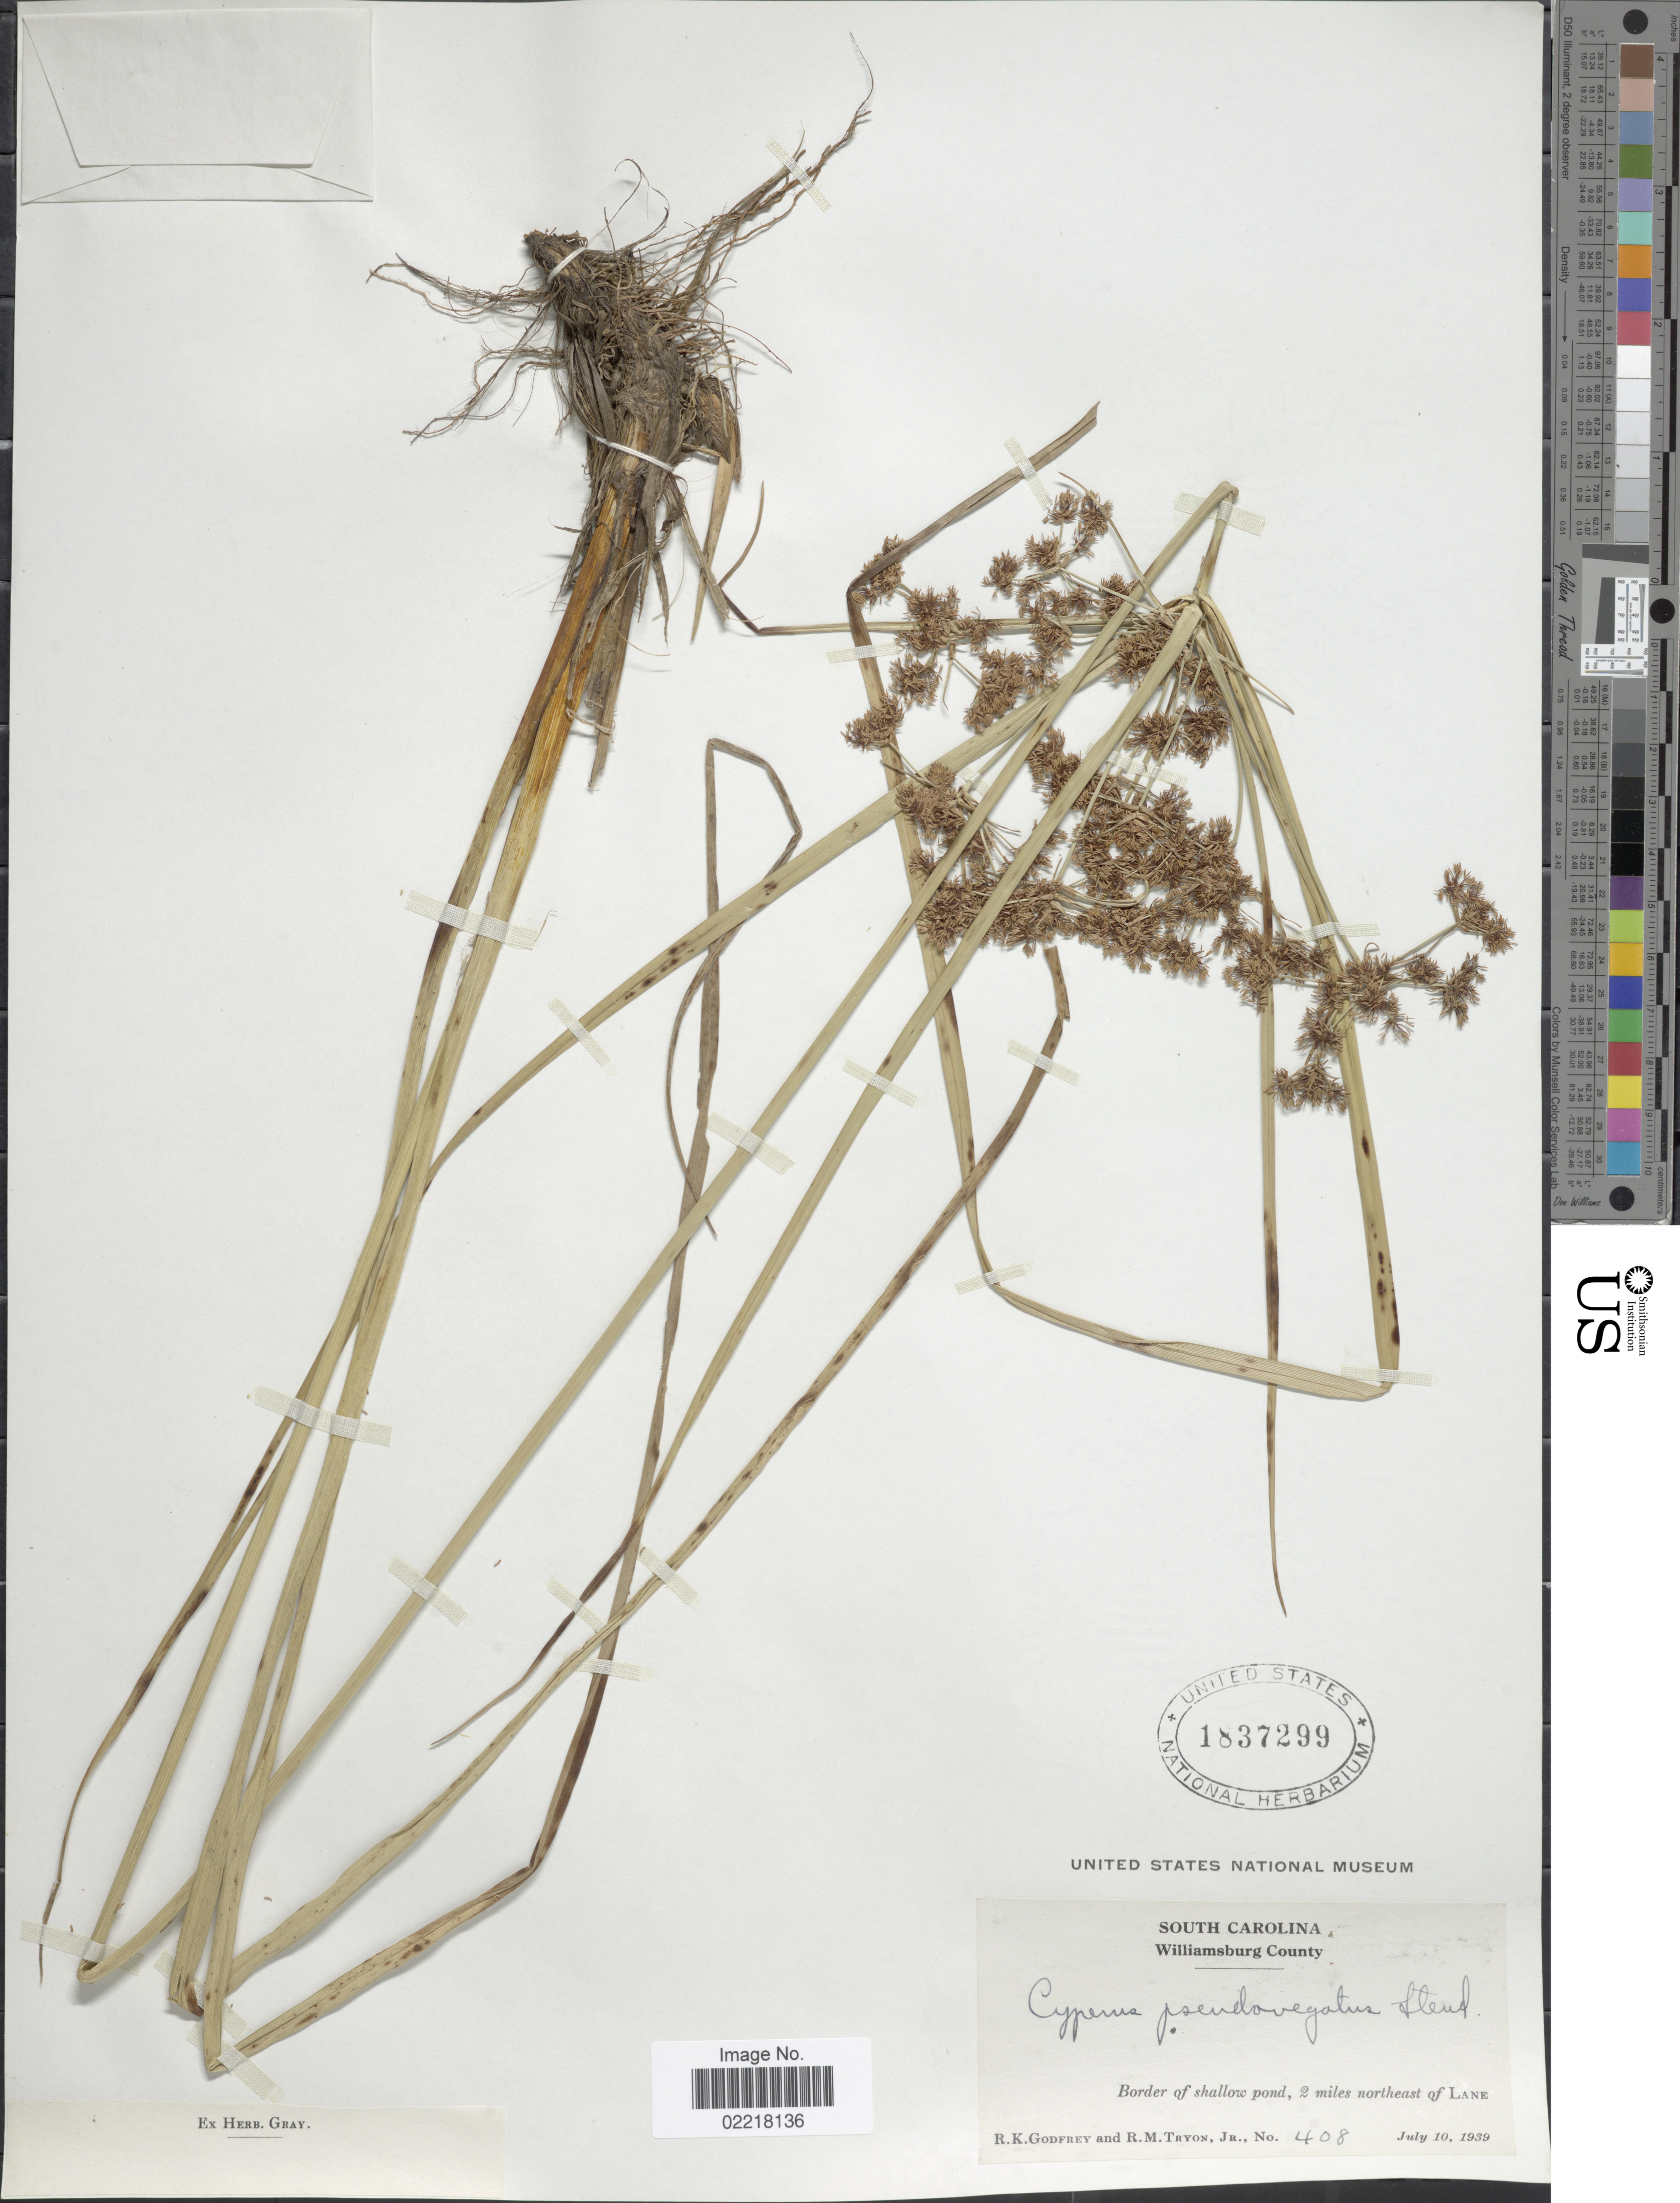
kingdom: Plantae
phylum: Tracheophyta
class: Liliopsida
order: Poales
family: Cyperaceae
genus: Cyperus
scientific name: Cyperus pseudovegetus Steud.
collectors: R. K. Godfrey & R. M. Tryon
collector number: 408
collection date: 1939-07-10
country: United States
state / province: South Carolina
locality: Williamsburg County. Border of shallow pond, 2 miles northeast of Lane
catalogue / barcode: US 1837299